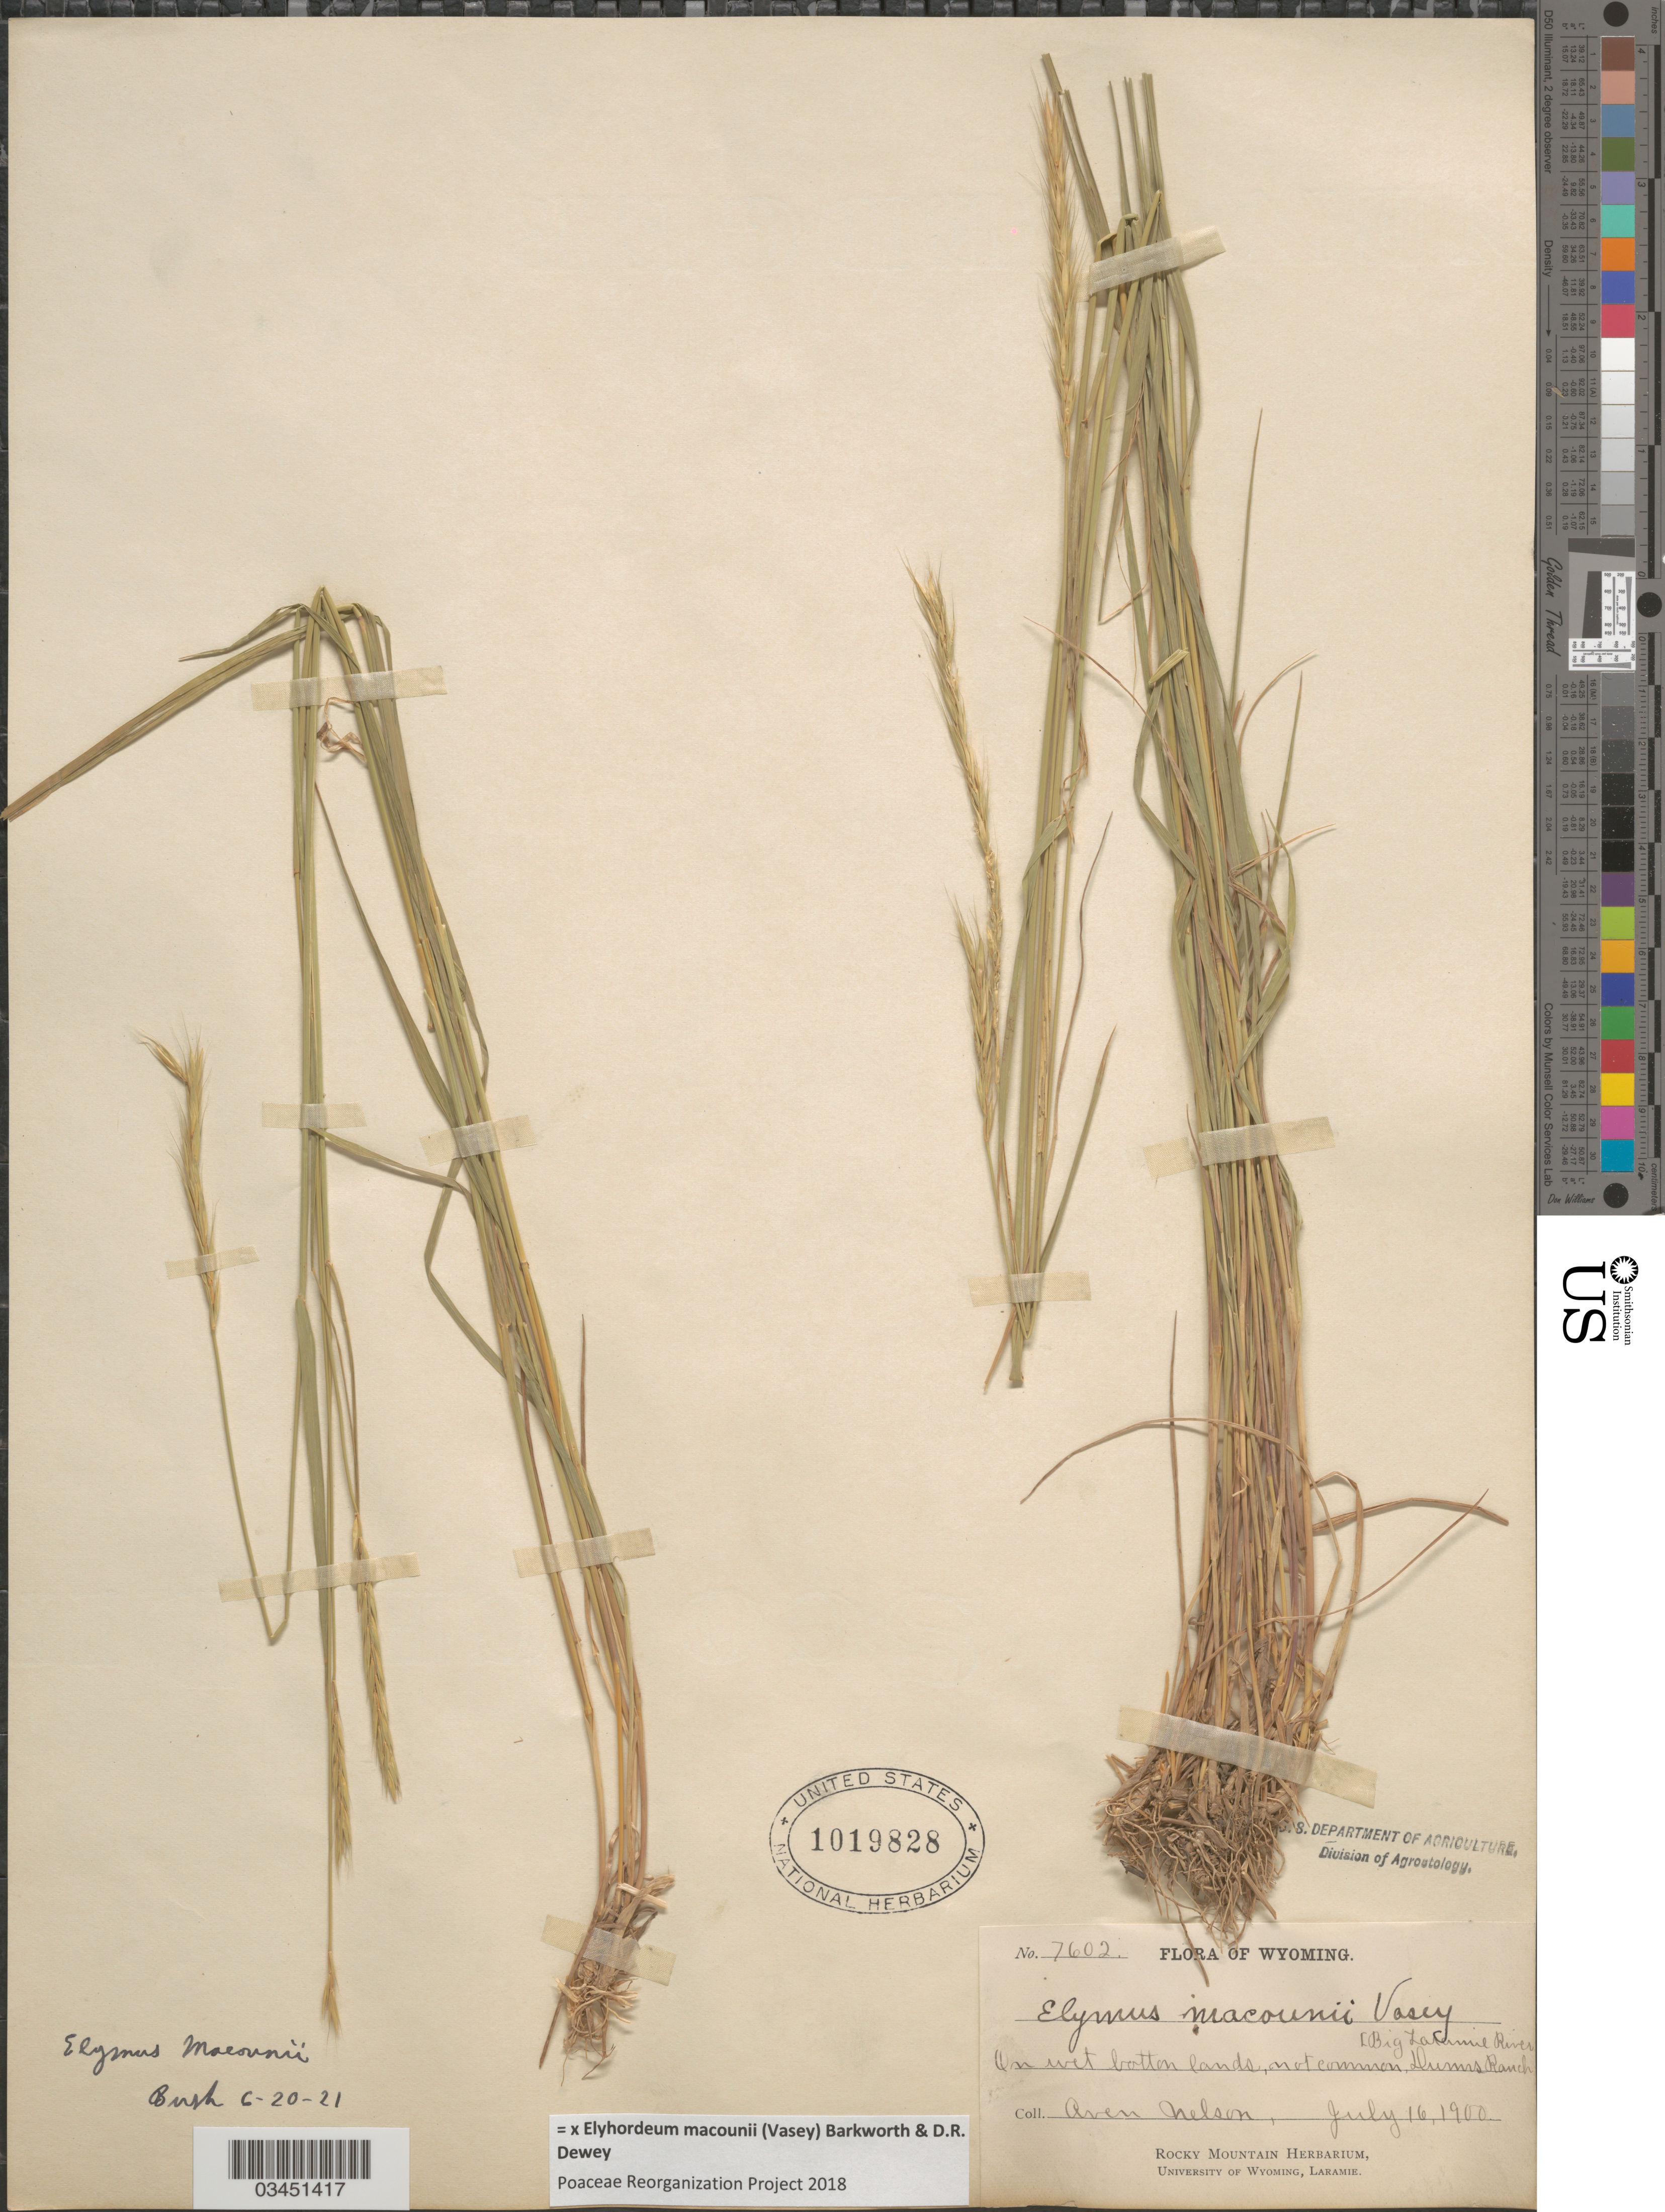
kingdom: Plantae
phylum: Tracheophyta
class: Liliopsida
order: Poales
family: Poaceae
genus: Elyhordeum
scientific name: x Elyhordeum macounii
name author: (Vasey) Barkworth & Dewey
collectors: A. Nelson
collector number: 7602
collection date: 1900-07-16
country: United States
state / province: Wyoming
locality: On wet botton lands, not common, Humus Ranch. [Big Laramie River.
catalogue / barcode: US 1019828